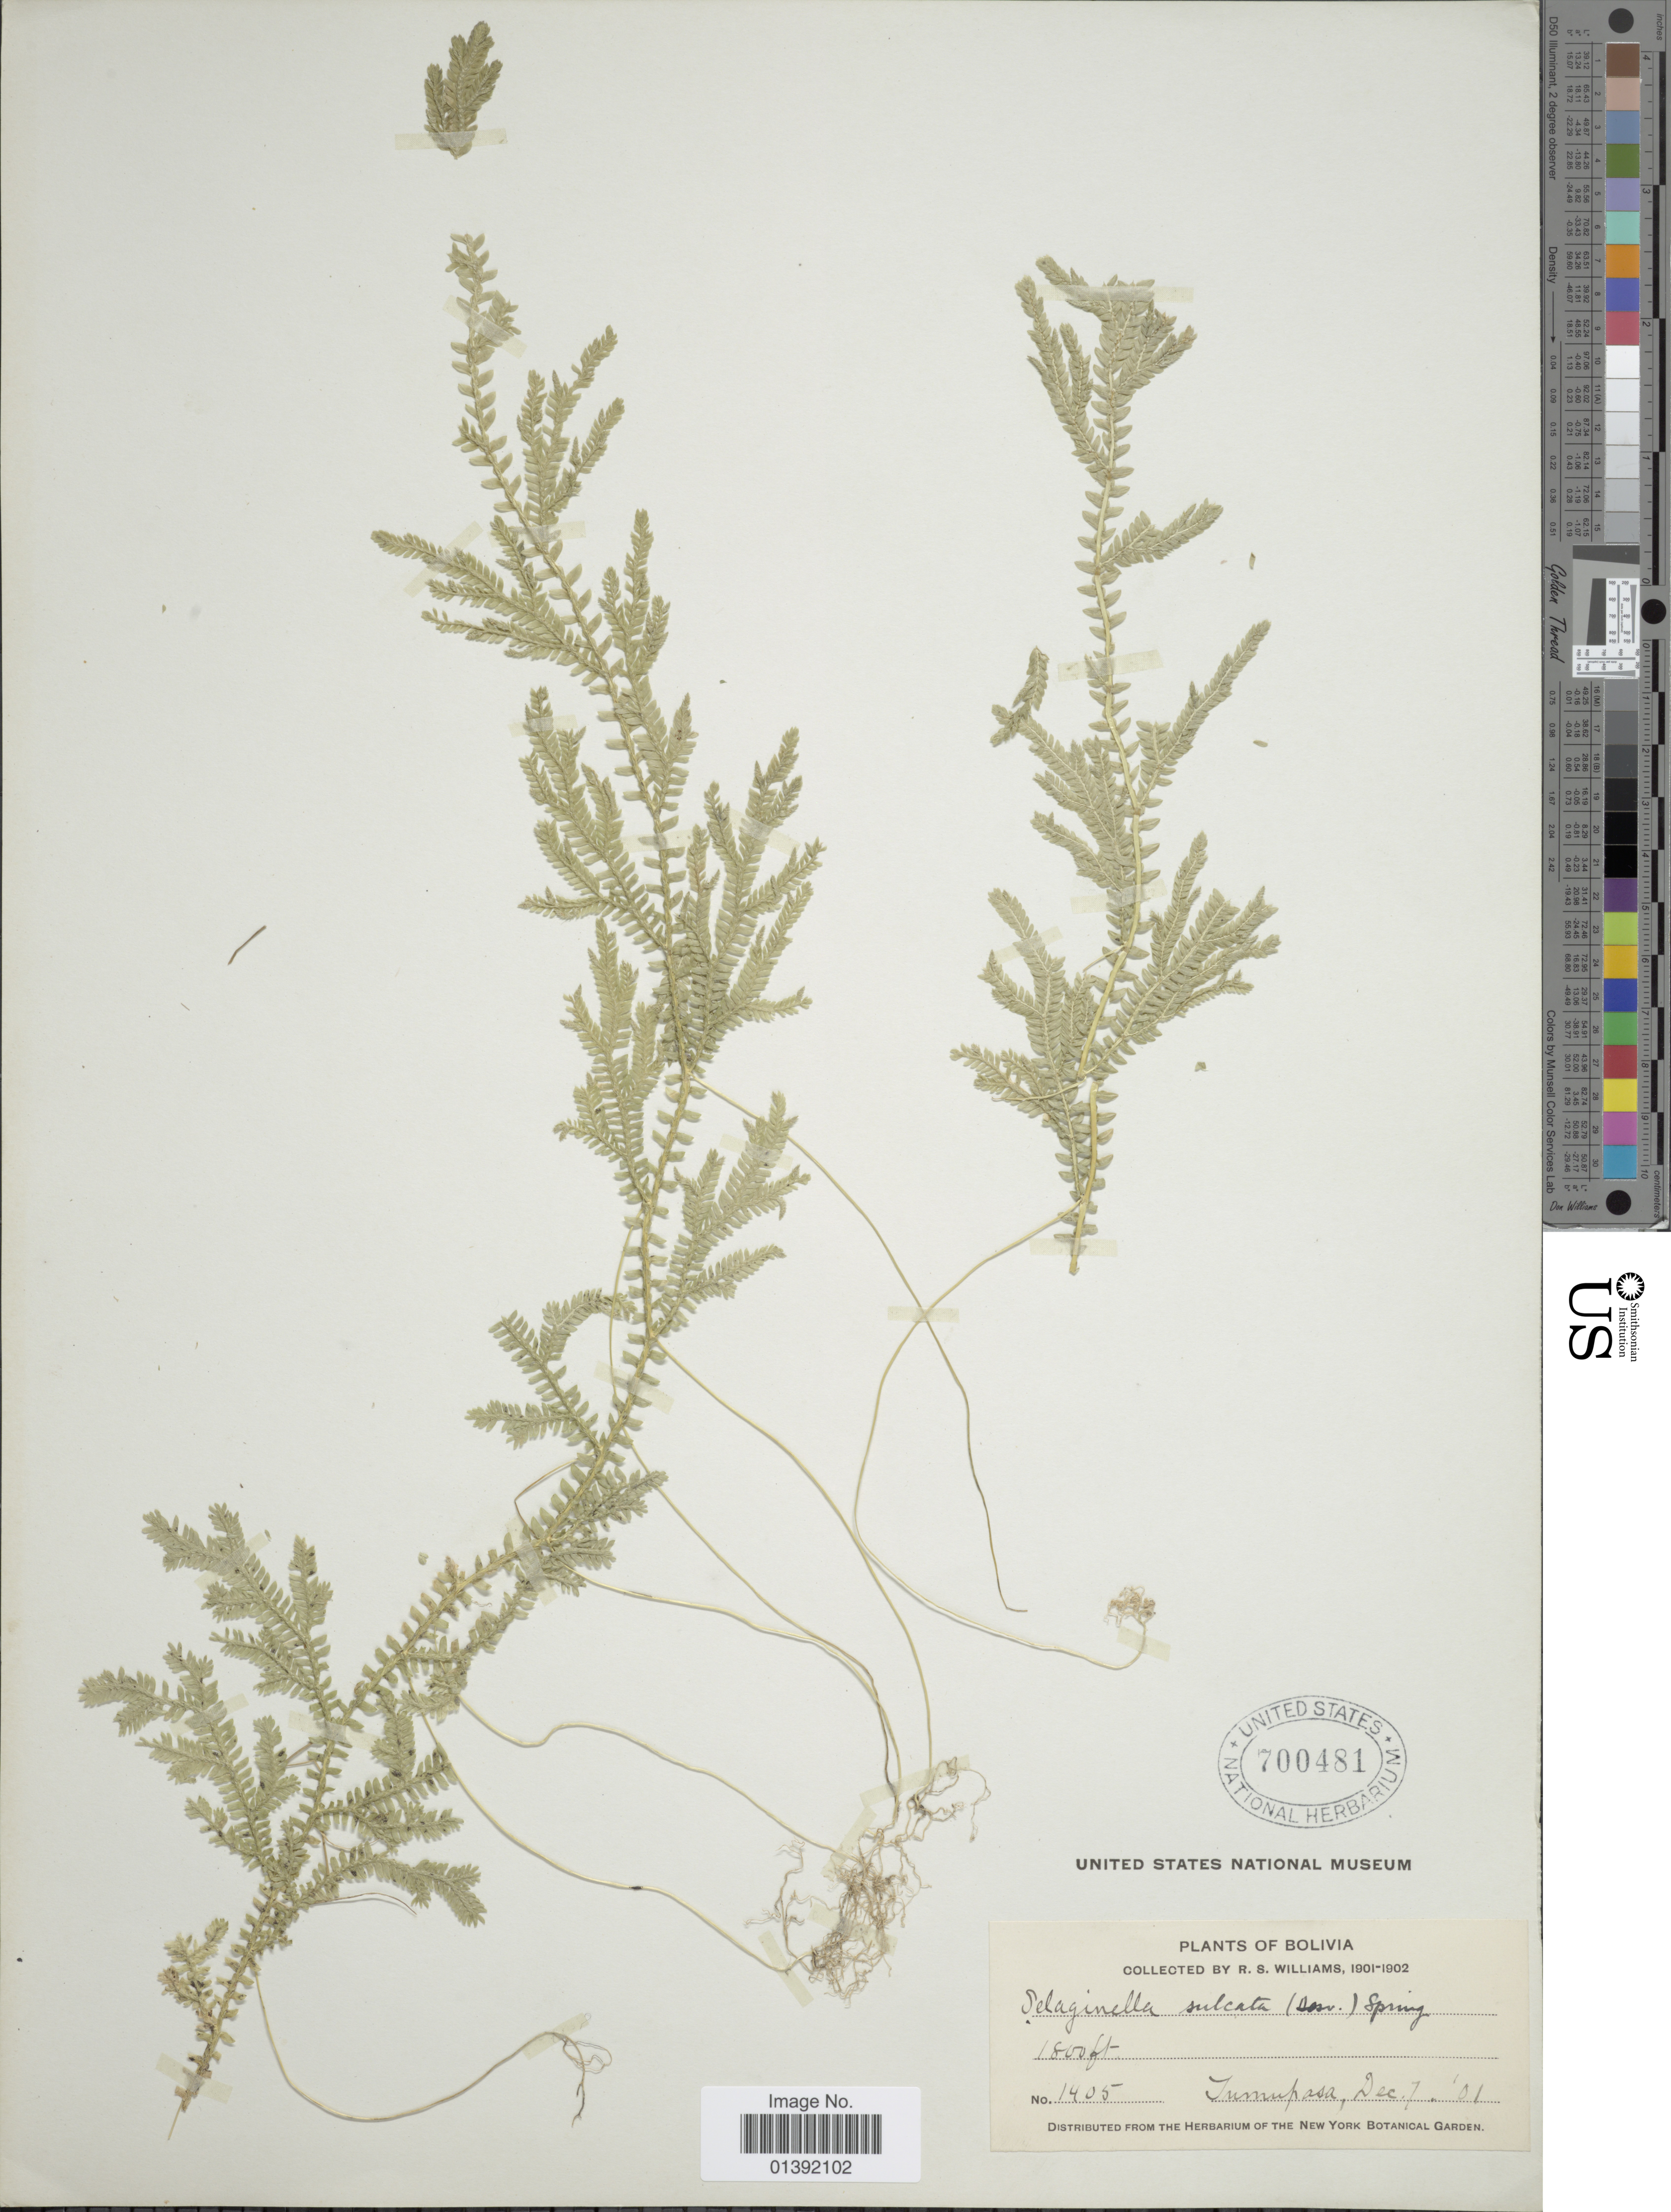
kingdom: Plantae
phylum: Tracheophyta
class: Lycopodiopsida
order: Selaginellales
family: Selaginellaceae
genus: Selaginella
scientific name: Selaginella sulcata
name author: (Desv. ex Poir.) Spring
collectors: R. S. Williams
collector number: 1405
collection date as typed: Dec. 7, '01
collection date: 1901-12-07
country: Bolivia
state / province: La Paz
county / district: Iturralde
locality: Tumupasa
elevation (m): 549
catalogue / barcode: US 700481